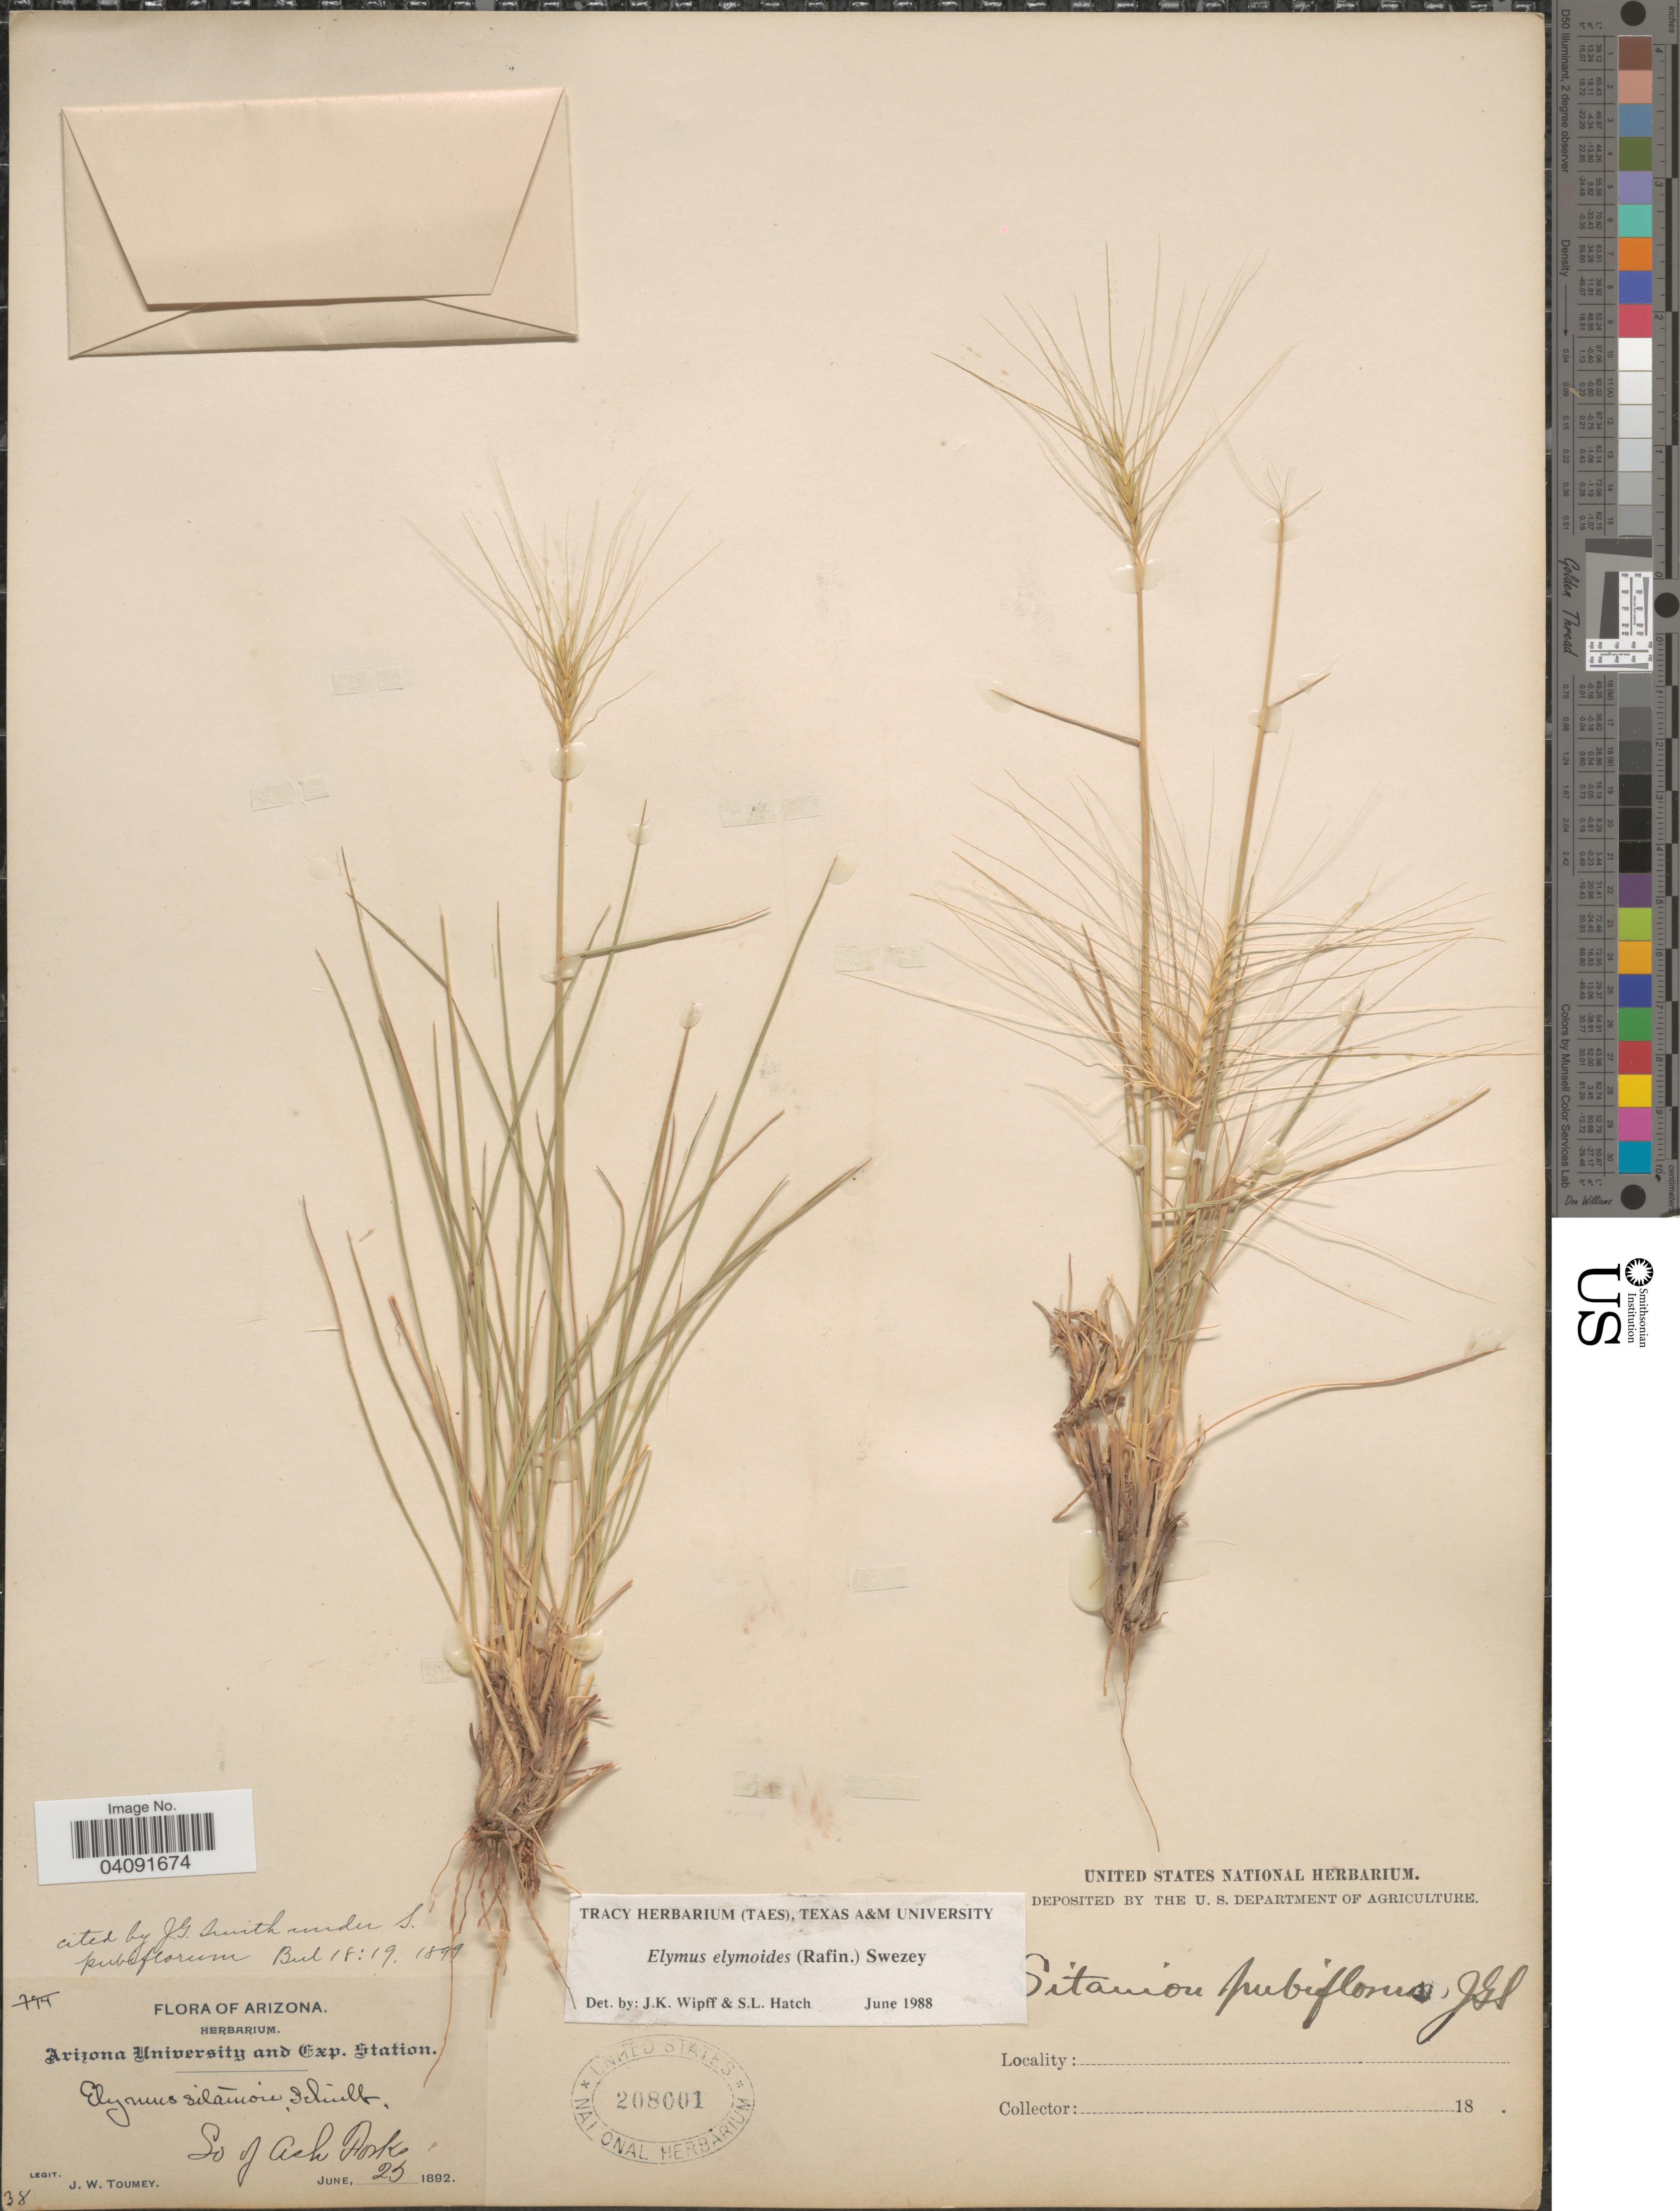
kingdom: Plantae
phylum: Tracheophyta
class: Liliopsida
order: Poales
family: Poaceae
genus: Elymus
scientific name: Elymus elymoides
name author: (Raf.) Swezey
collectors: J. W. Toumey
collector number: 38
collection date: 1892-06-25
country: United States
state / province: Arizona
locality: So of Ash Forks.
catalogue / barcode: US 208001